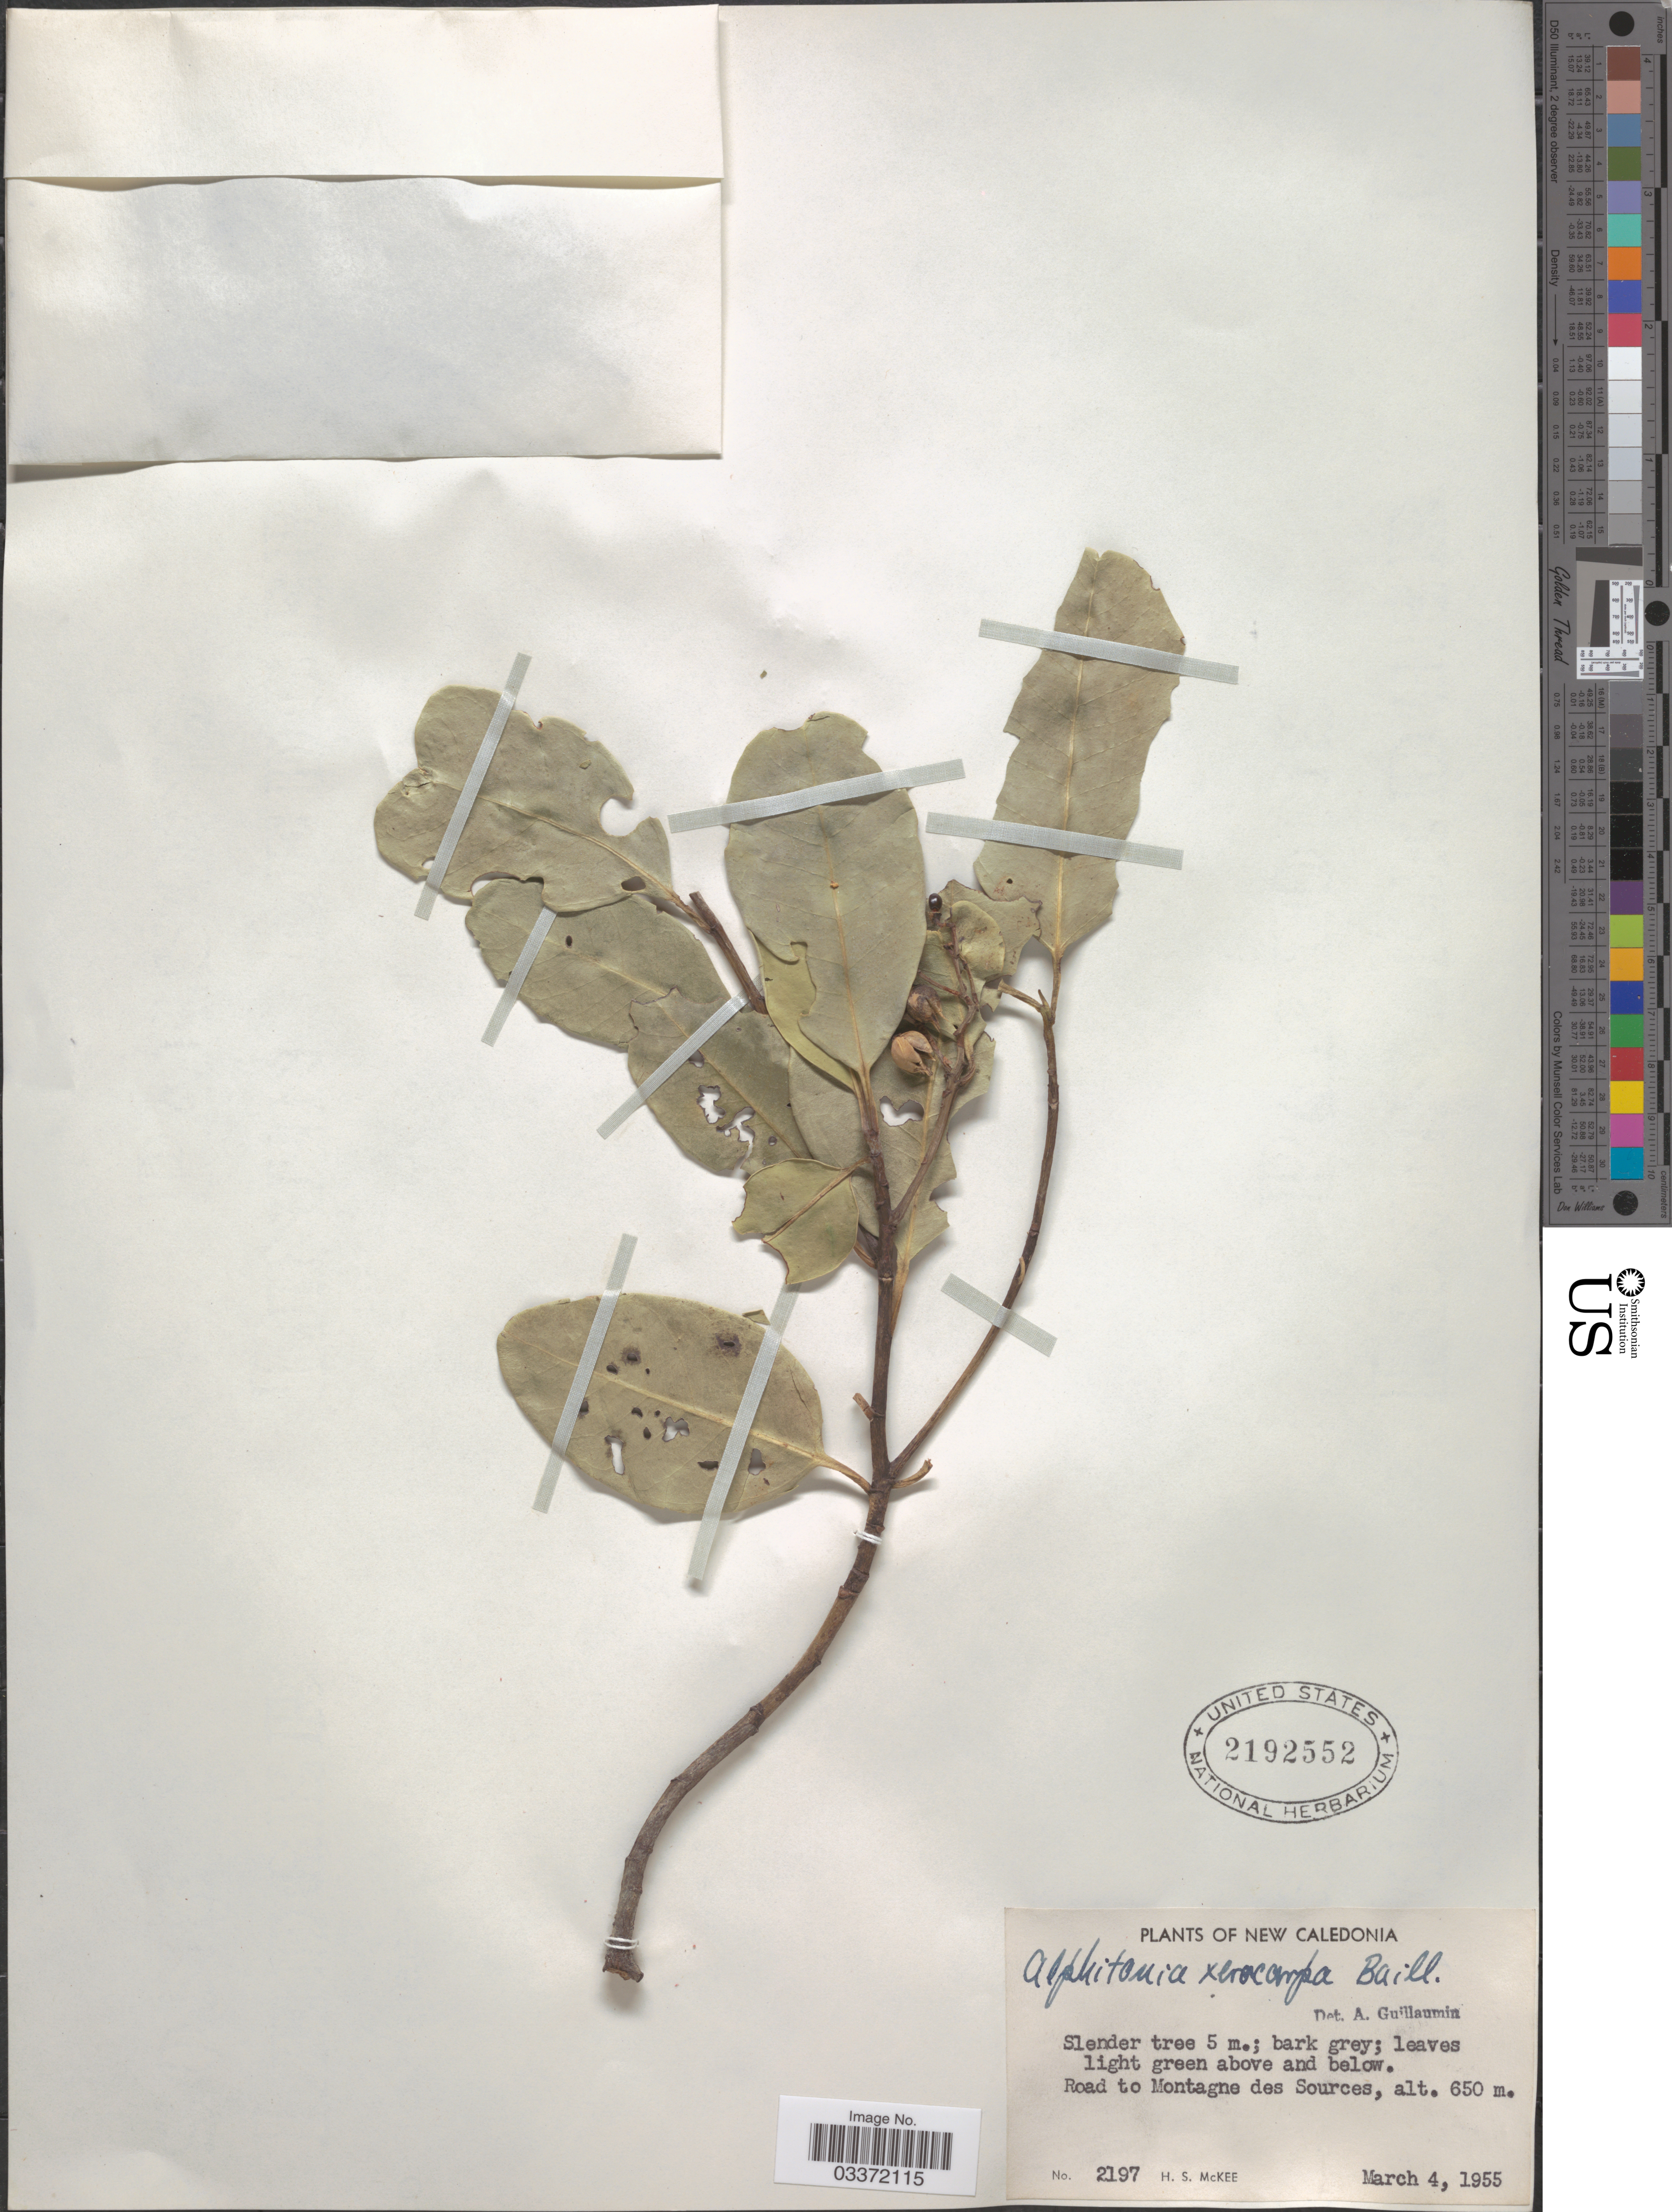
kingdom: Plantae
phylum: Tracheophyta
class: Magnoliopsida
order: Rosales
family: Rhamnaceae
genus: Jaffrea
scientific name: Jaffrea xerocarpa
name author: (Baill.) H.C. Hopkins & Pillon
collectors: H. S. McKee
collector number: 2197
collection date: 1955-03-04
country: New Caledonia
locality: Road to Montagne des Sources.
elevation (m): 650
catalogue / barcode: US 2192552